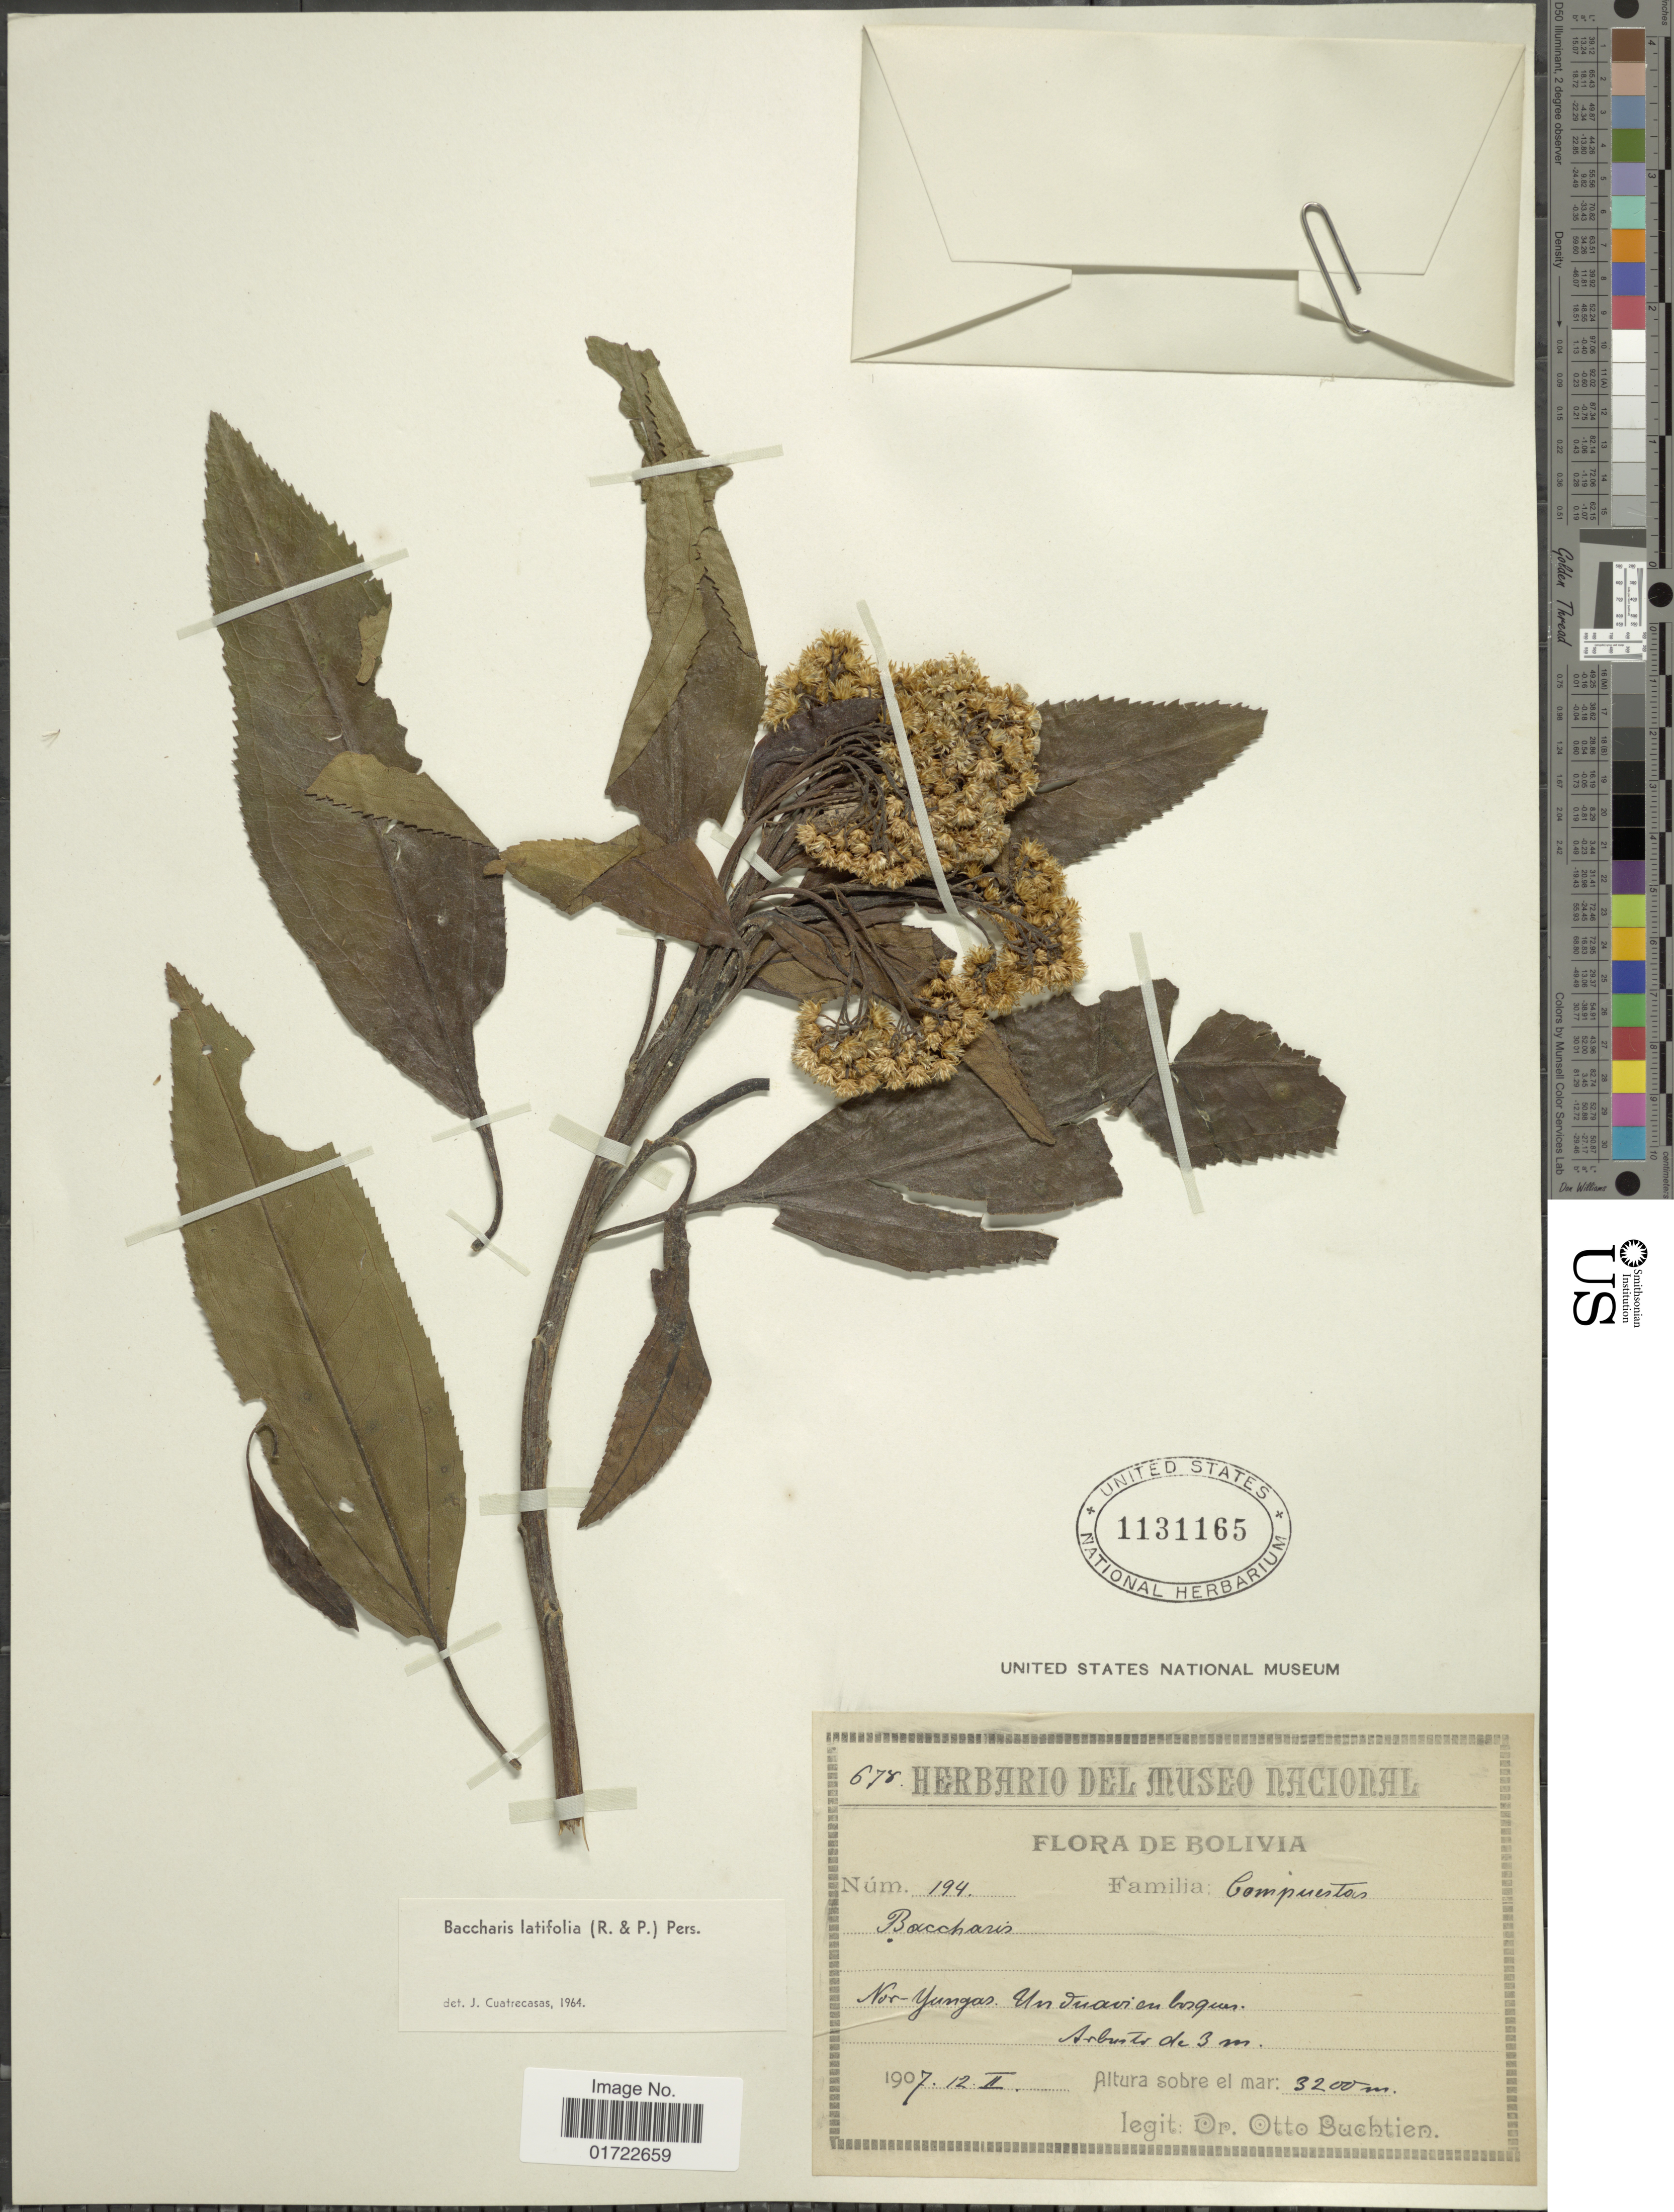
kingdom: Plantae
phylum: Tracheophyta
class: Magnoliopsida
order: Asterales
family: Asteraceae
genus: Baccharis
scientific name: Baccharis latifolia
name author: (Ruiz & Pav.) Pers.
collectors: O. Buchtien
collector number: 194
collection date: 1907-02-12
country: Bolivia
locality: Nor-Yungas, Unduavianbosquen.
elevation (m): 3200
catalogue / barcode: US 1131165